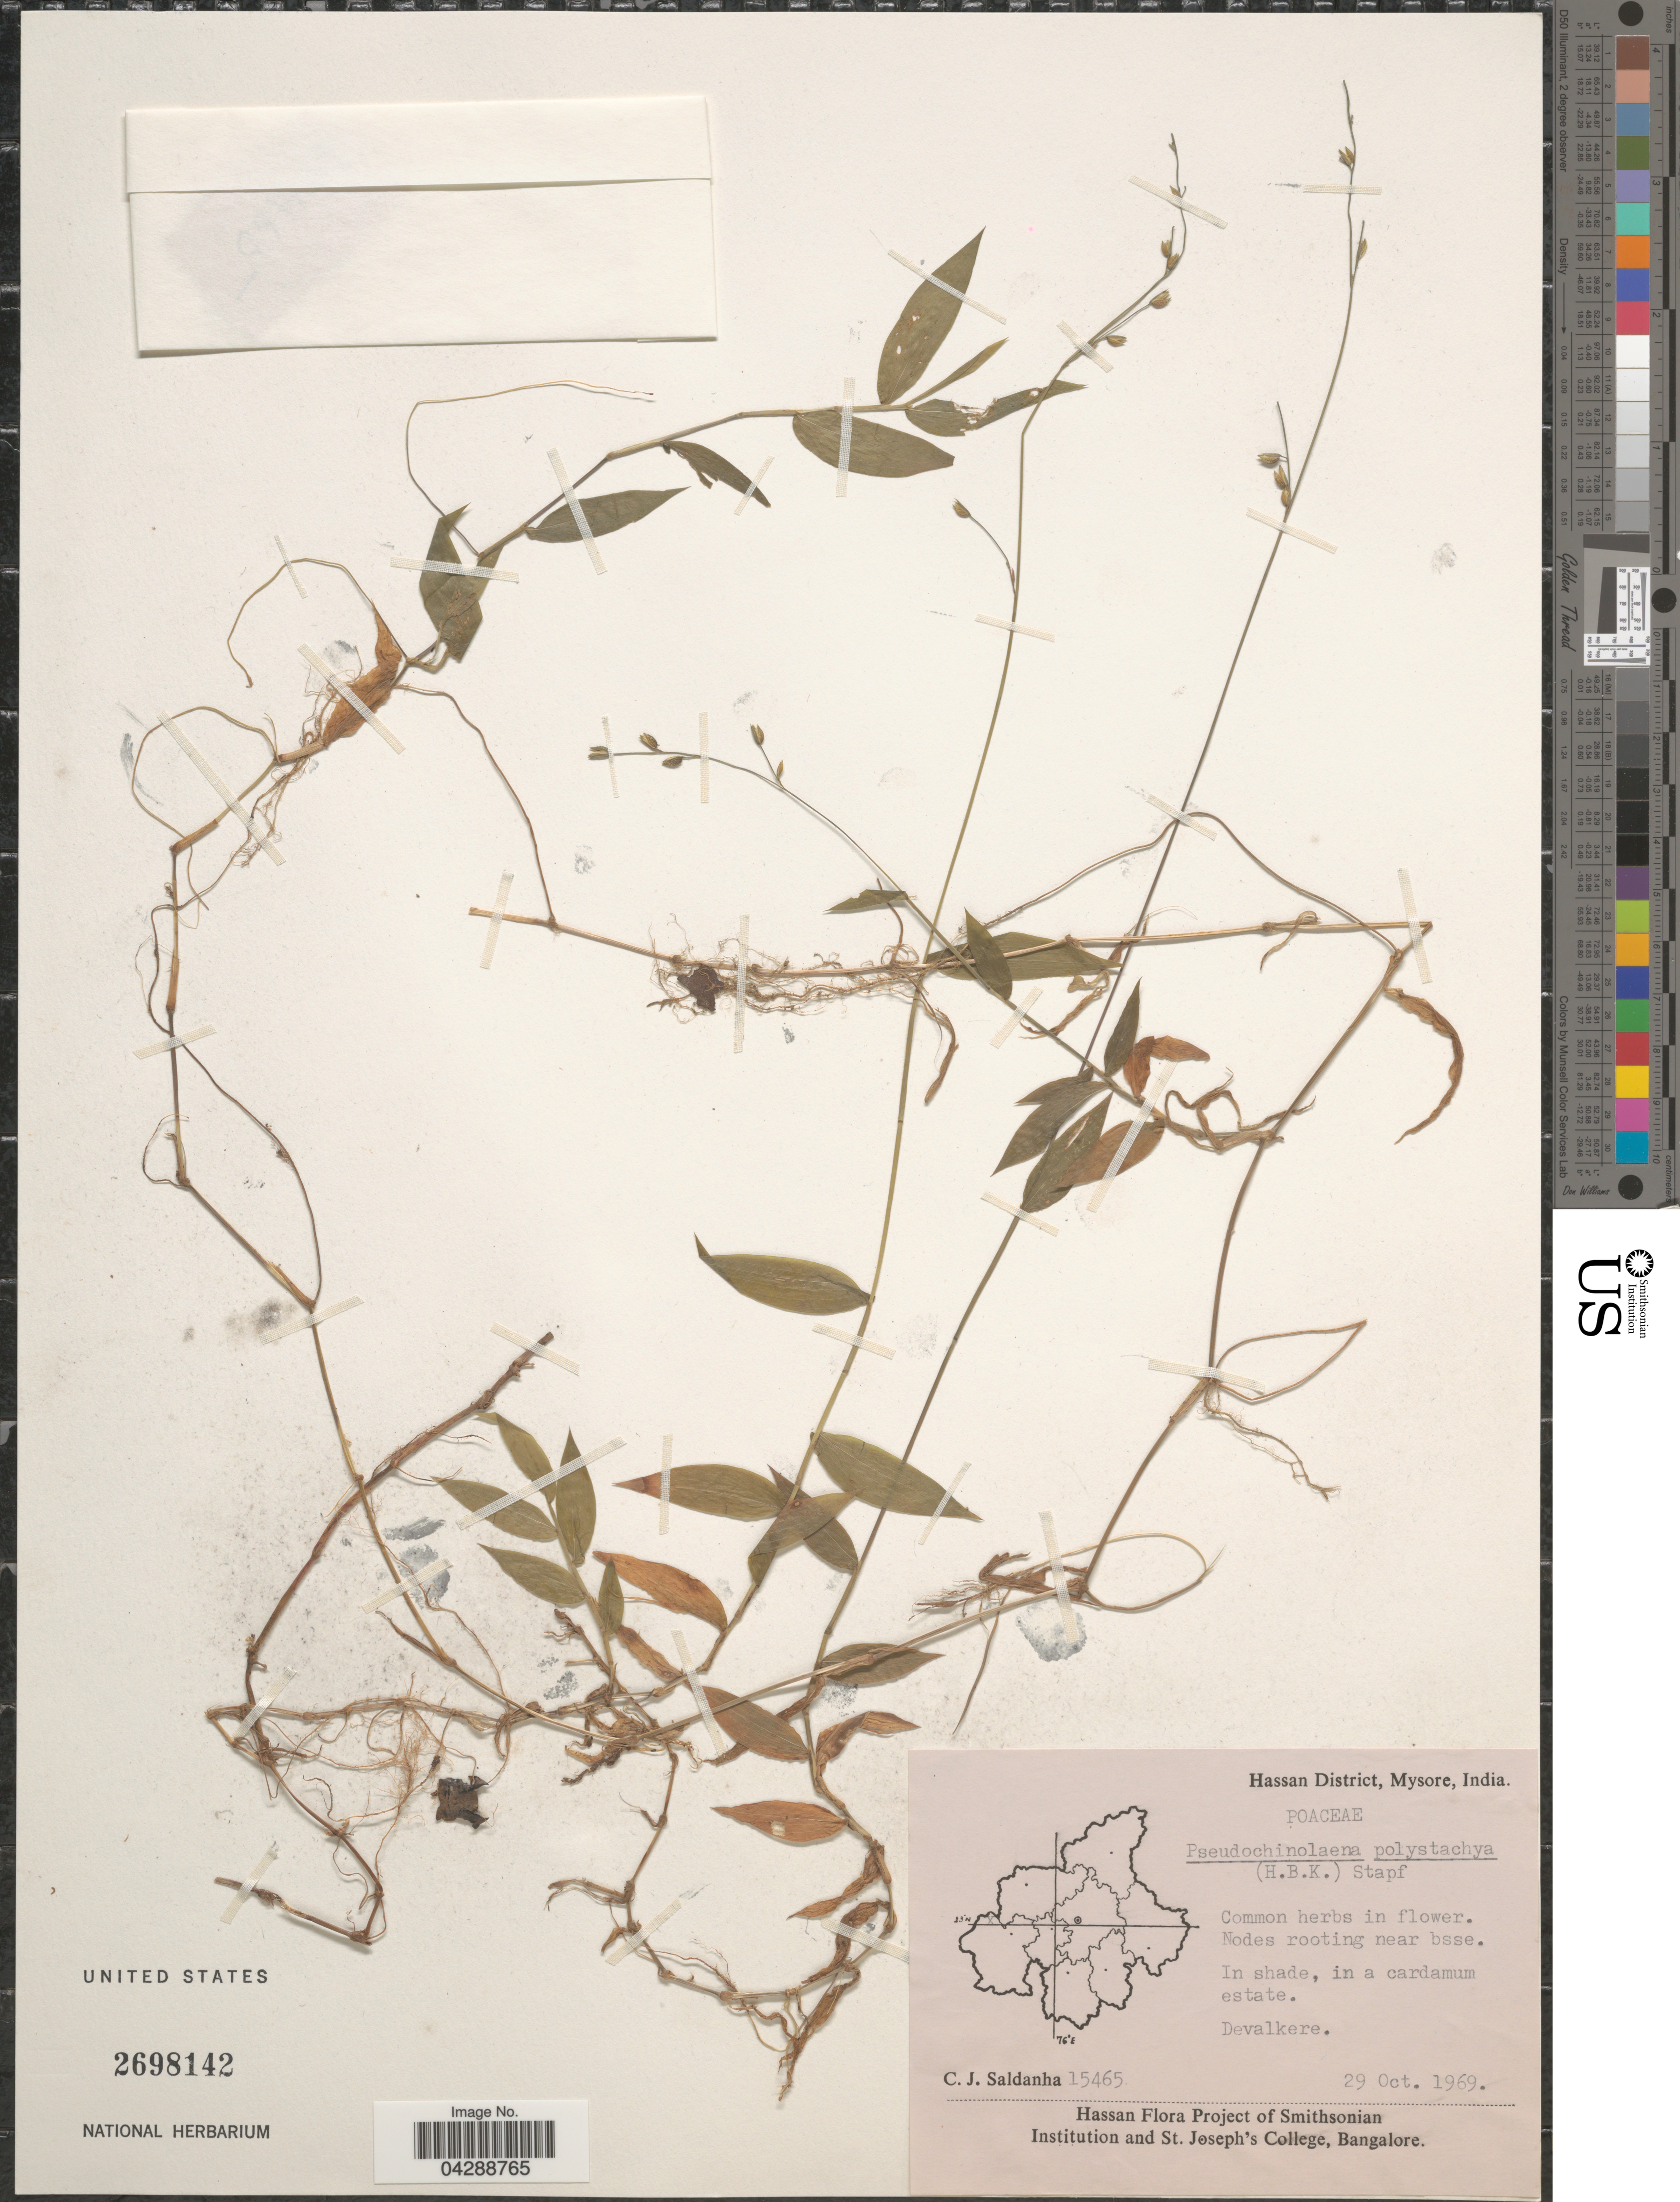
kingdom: Plantae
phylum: Tracheophyta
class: Liliopsida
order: Poales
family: Poaceae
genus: Pseudechinolaena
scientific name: Pseudechinolaena polystachya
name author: (Kunth) Stapf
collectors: C. J. Saldanha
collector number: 15465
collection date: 1969-10-29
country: India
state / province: Karnataka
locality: Hassan District, Mysore. In shade, in a cardamum estate. Devalkere.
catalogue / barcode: US 2698142